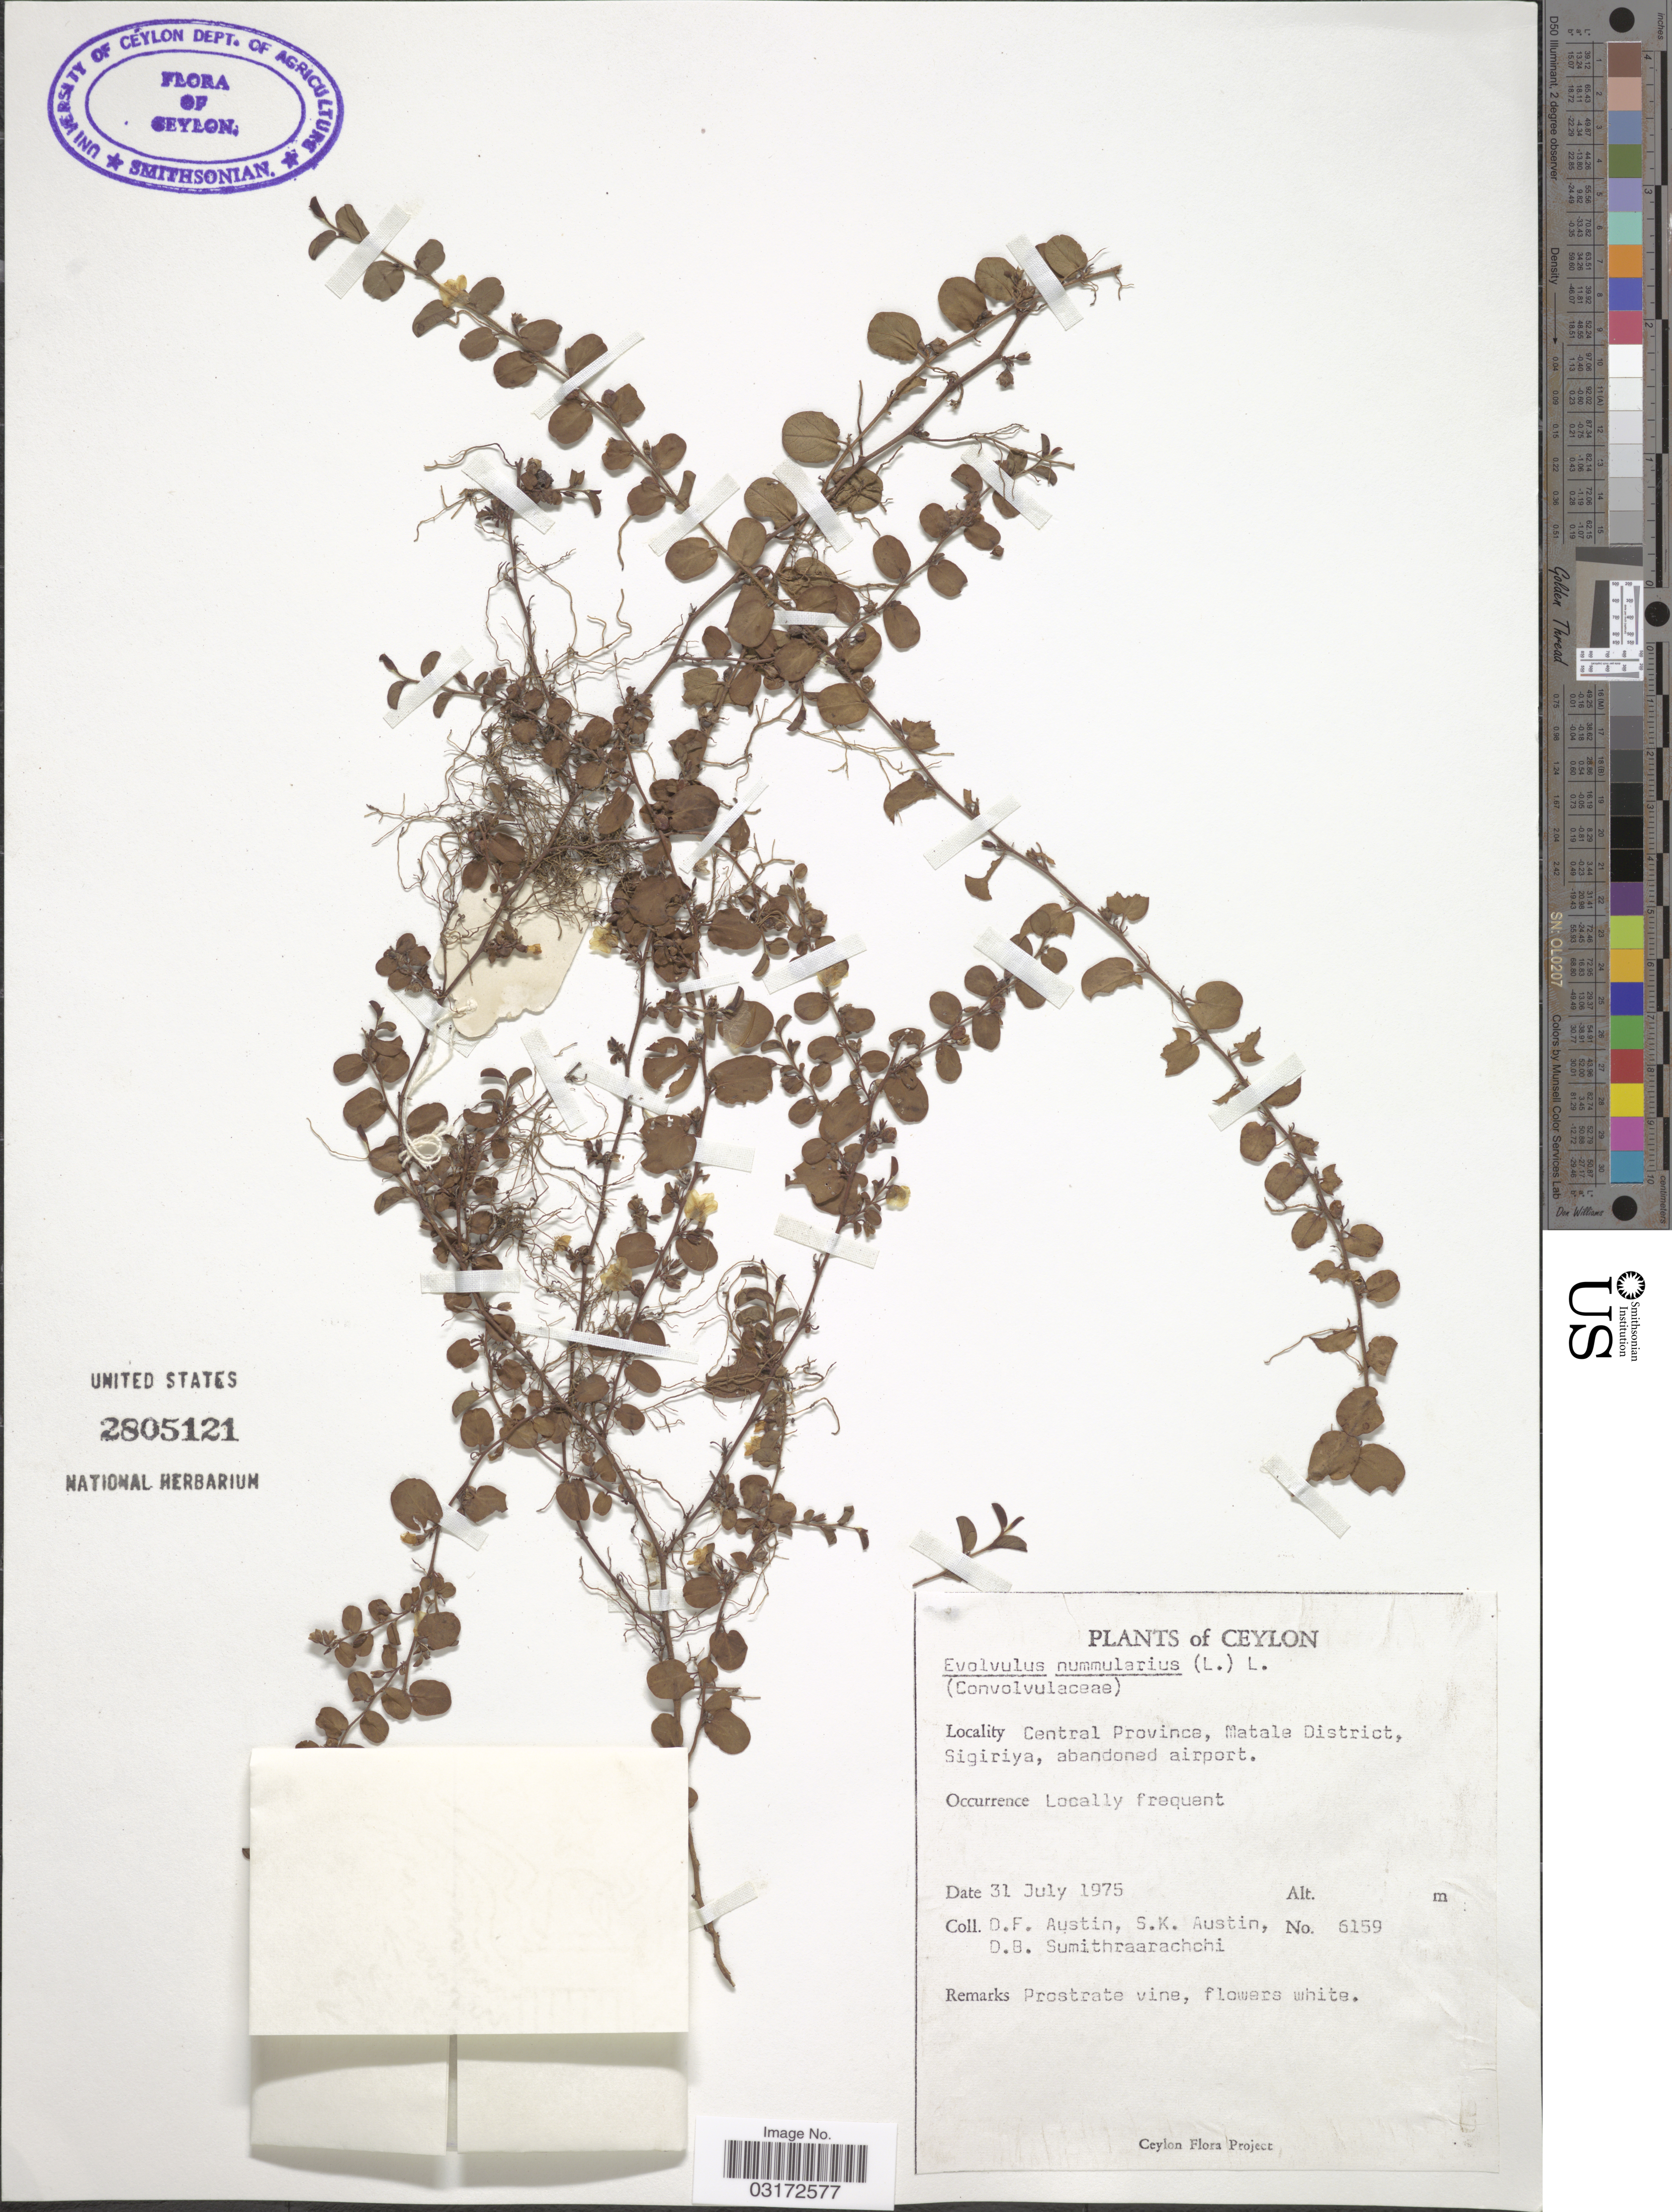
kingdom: Plantae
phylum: Tracheophyta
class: Magnoliopsida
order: Solanales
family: Convolvulaceae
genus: Evolvulus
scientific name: Evolvulus nummularius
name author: (L.) L.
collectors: D. Austin, S. Austin & D. B. Sumithraarachchi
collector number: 6159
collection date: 1975-07-31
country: Sri Lanka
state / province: Central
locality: Ceylon. Matale District, Sigiriya.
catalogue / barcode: US 2805121